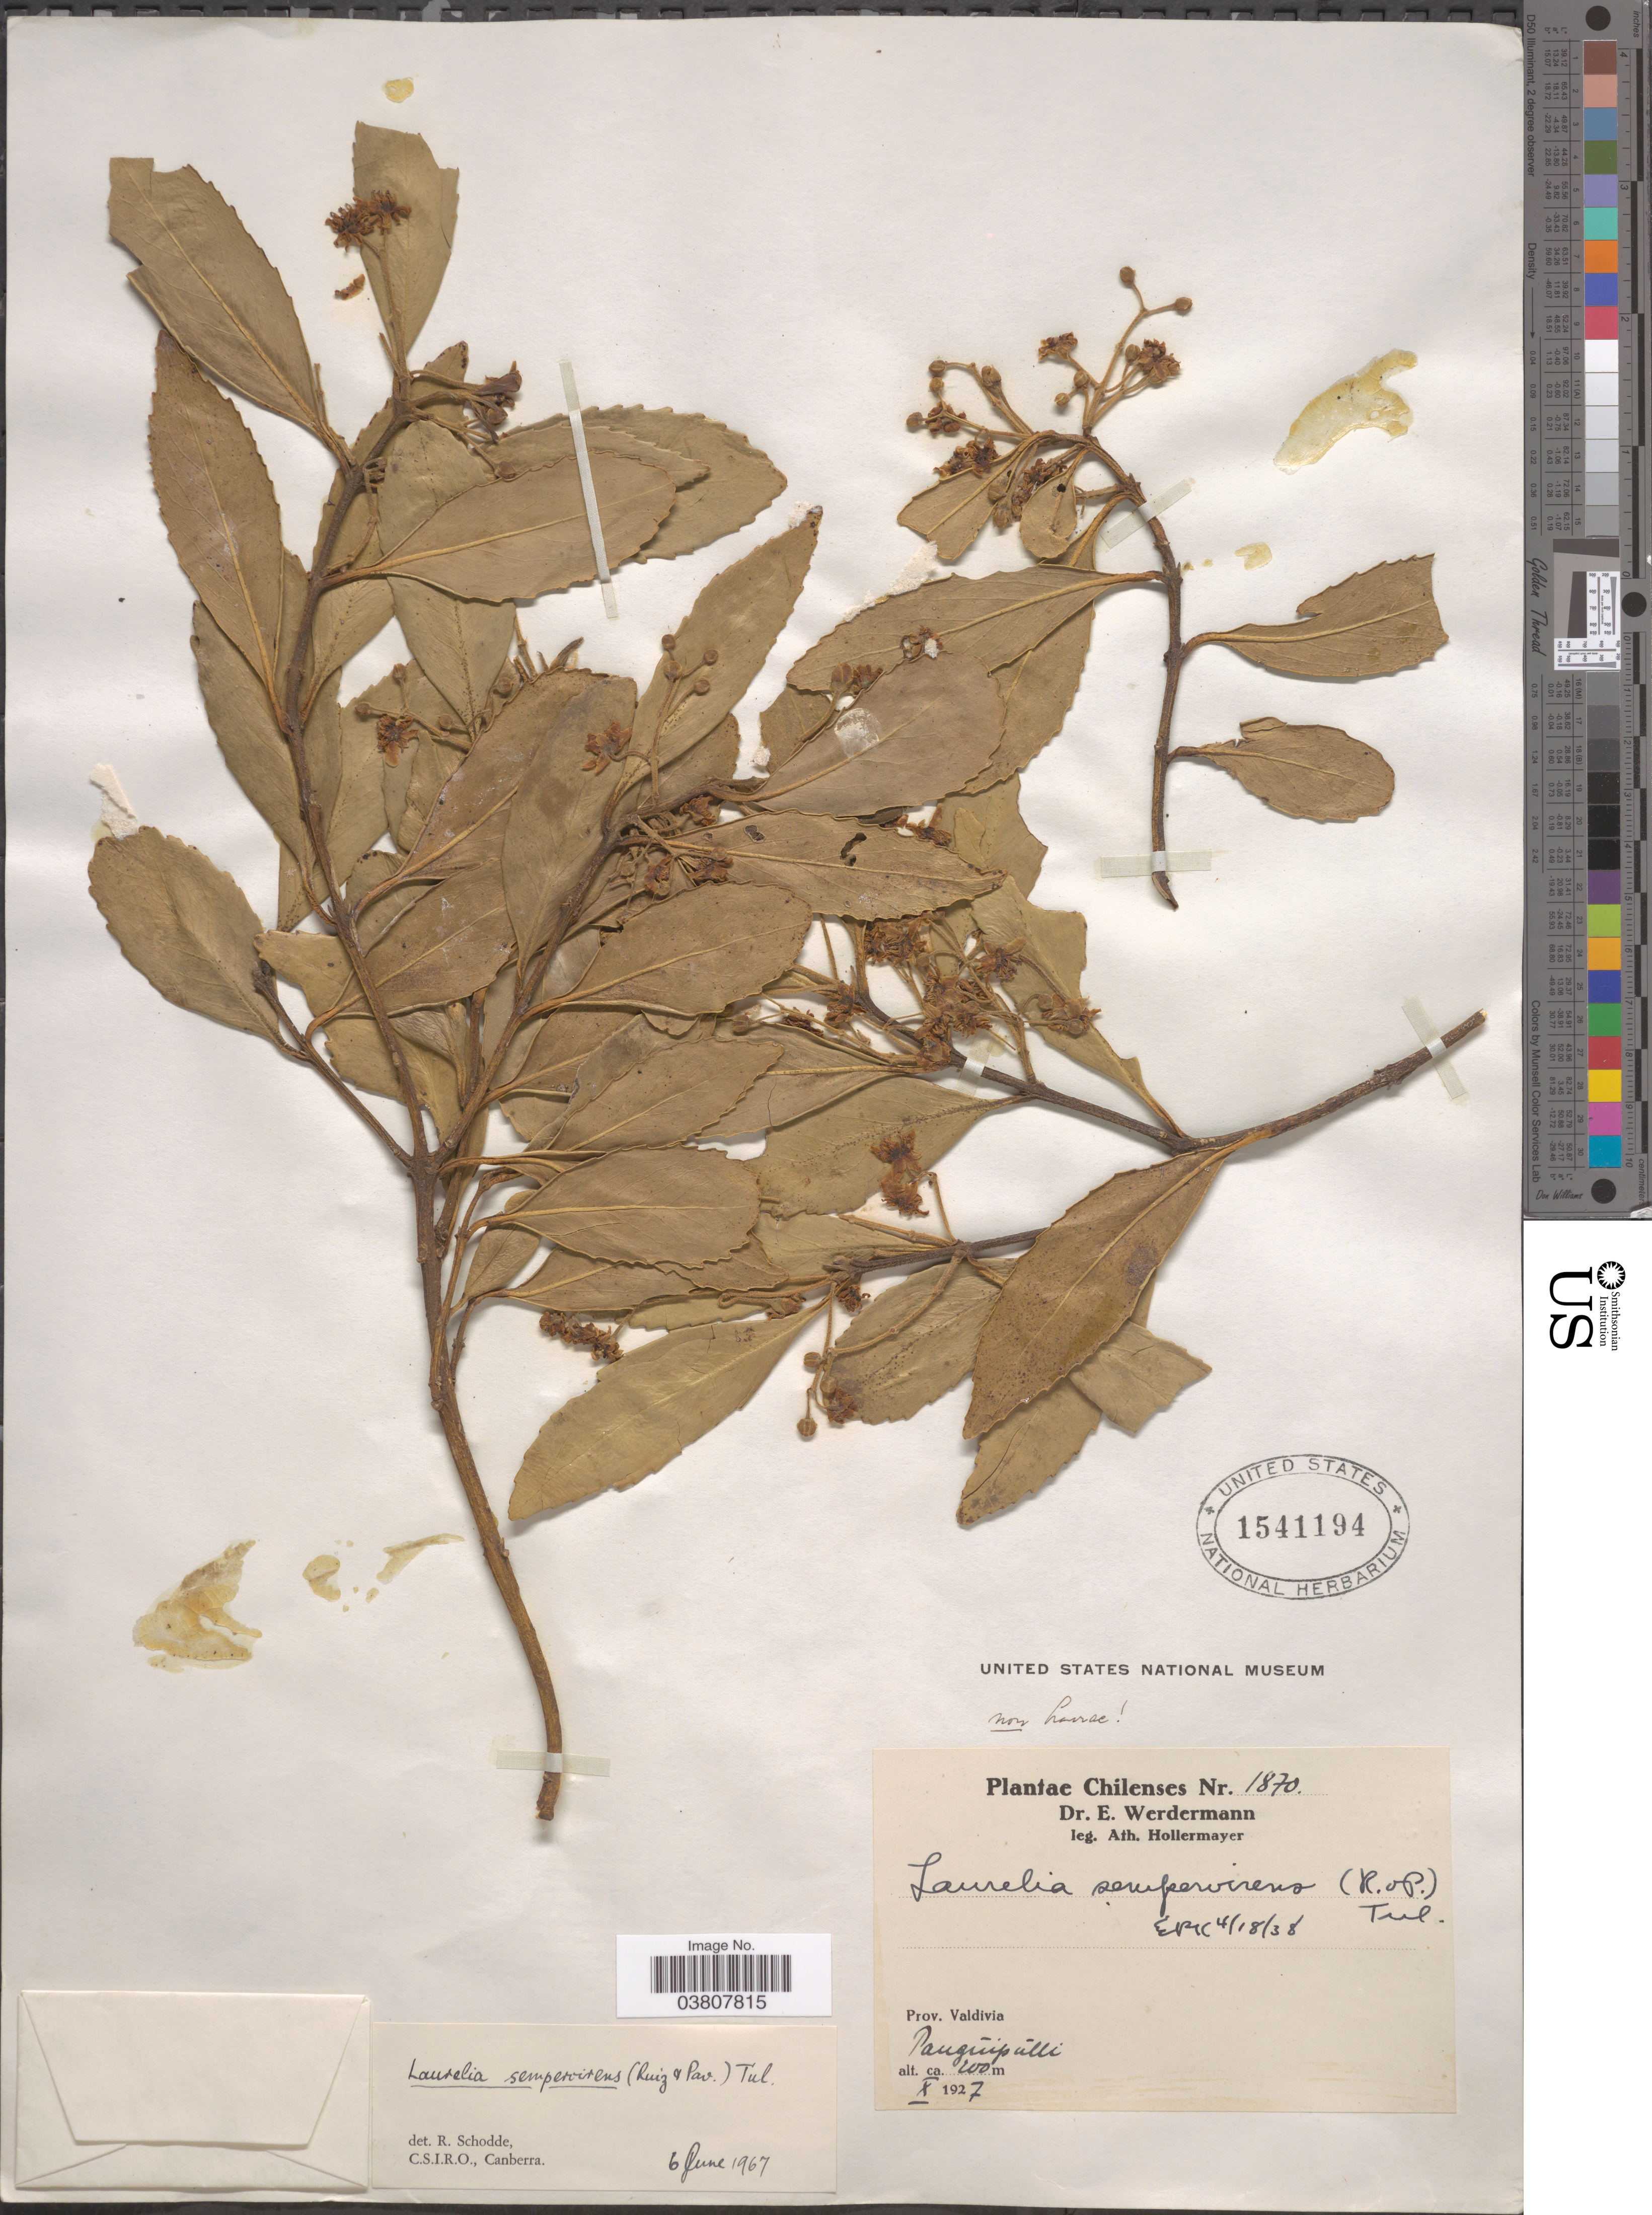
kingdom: Plantae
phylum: Tracheophyta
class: Magnoliopsida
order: Laurales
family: Atherospermataceae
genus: Laurelia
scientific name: Laurelia sempervirens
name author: (Ruiz & Pav.) Tul.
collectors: A. Hollermayer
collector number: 1870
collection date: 1927-10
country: Chile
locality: Prov. Valdivia, Panguipulli.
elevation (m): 200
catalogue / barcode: US 1541194